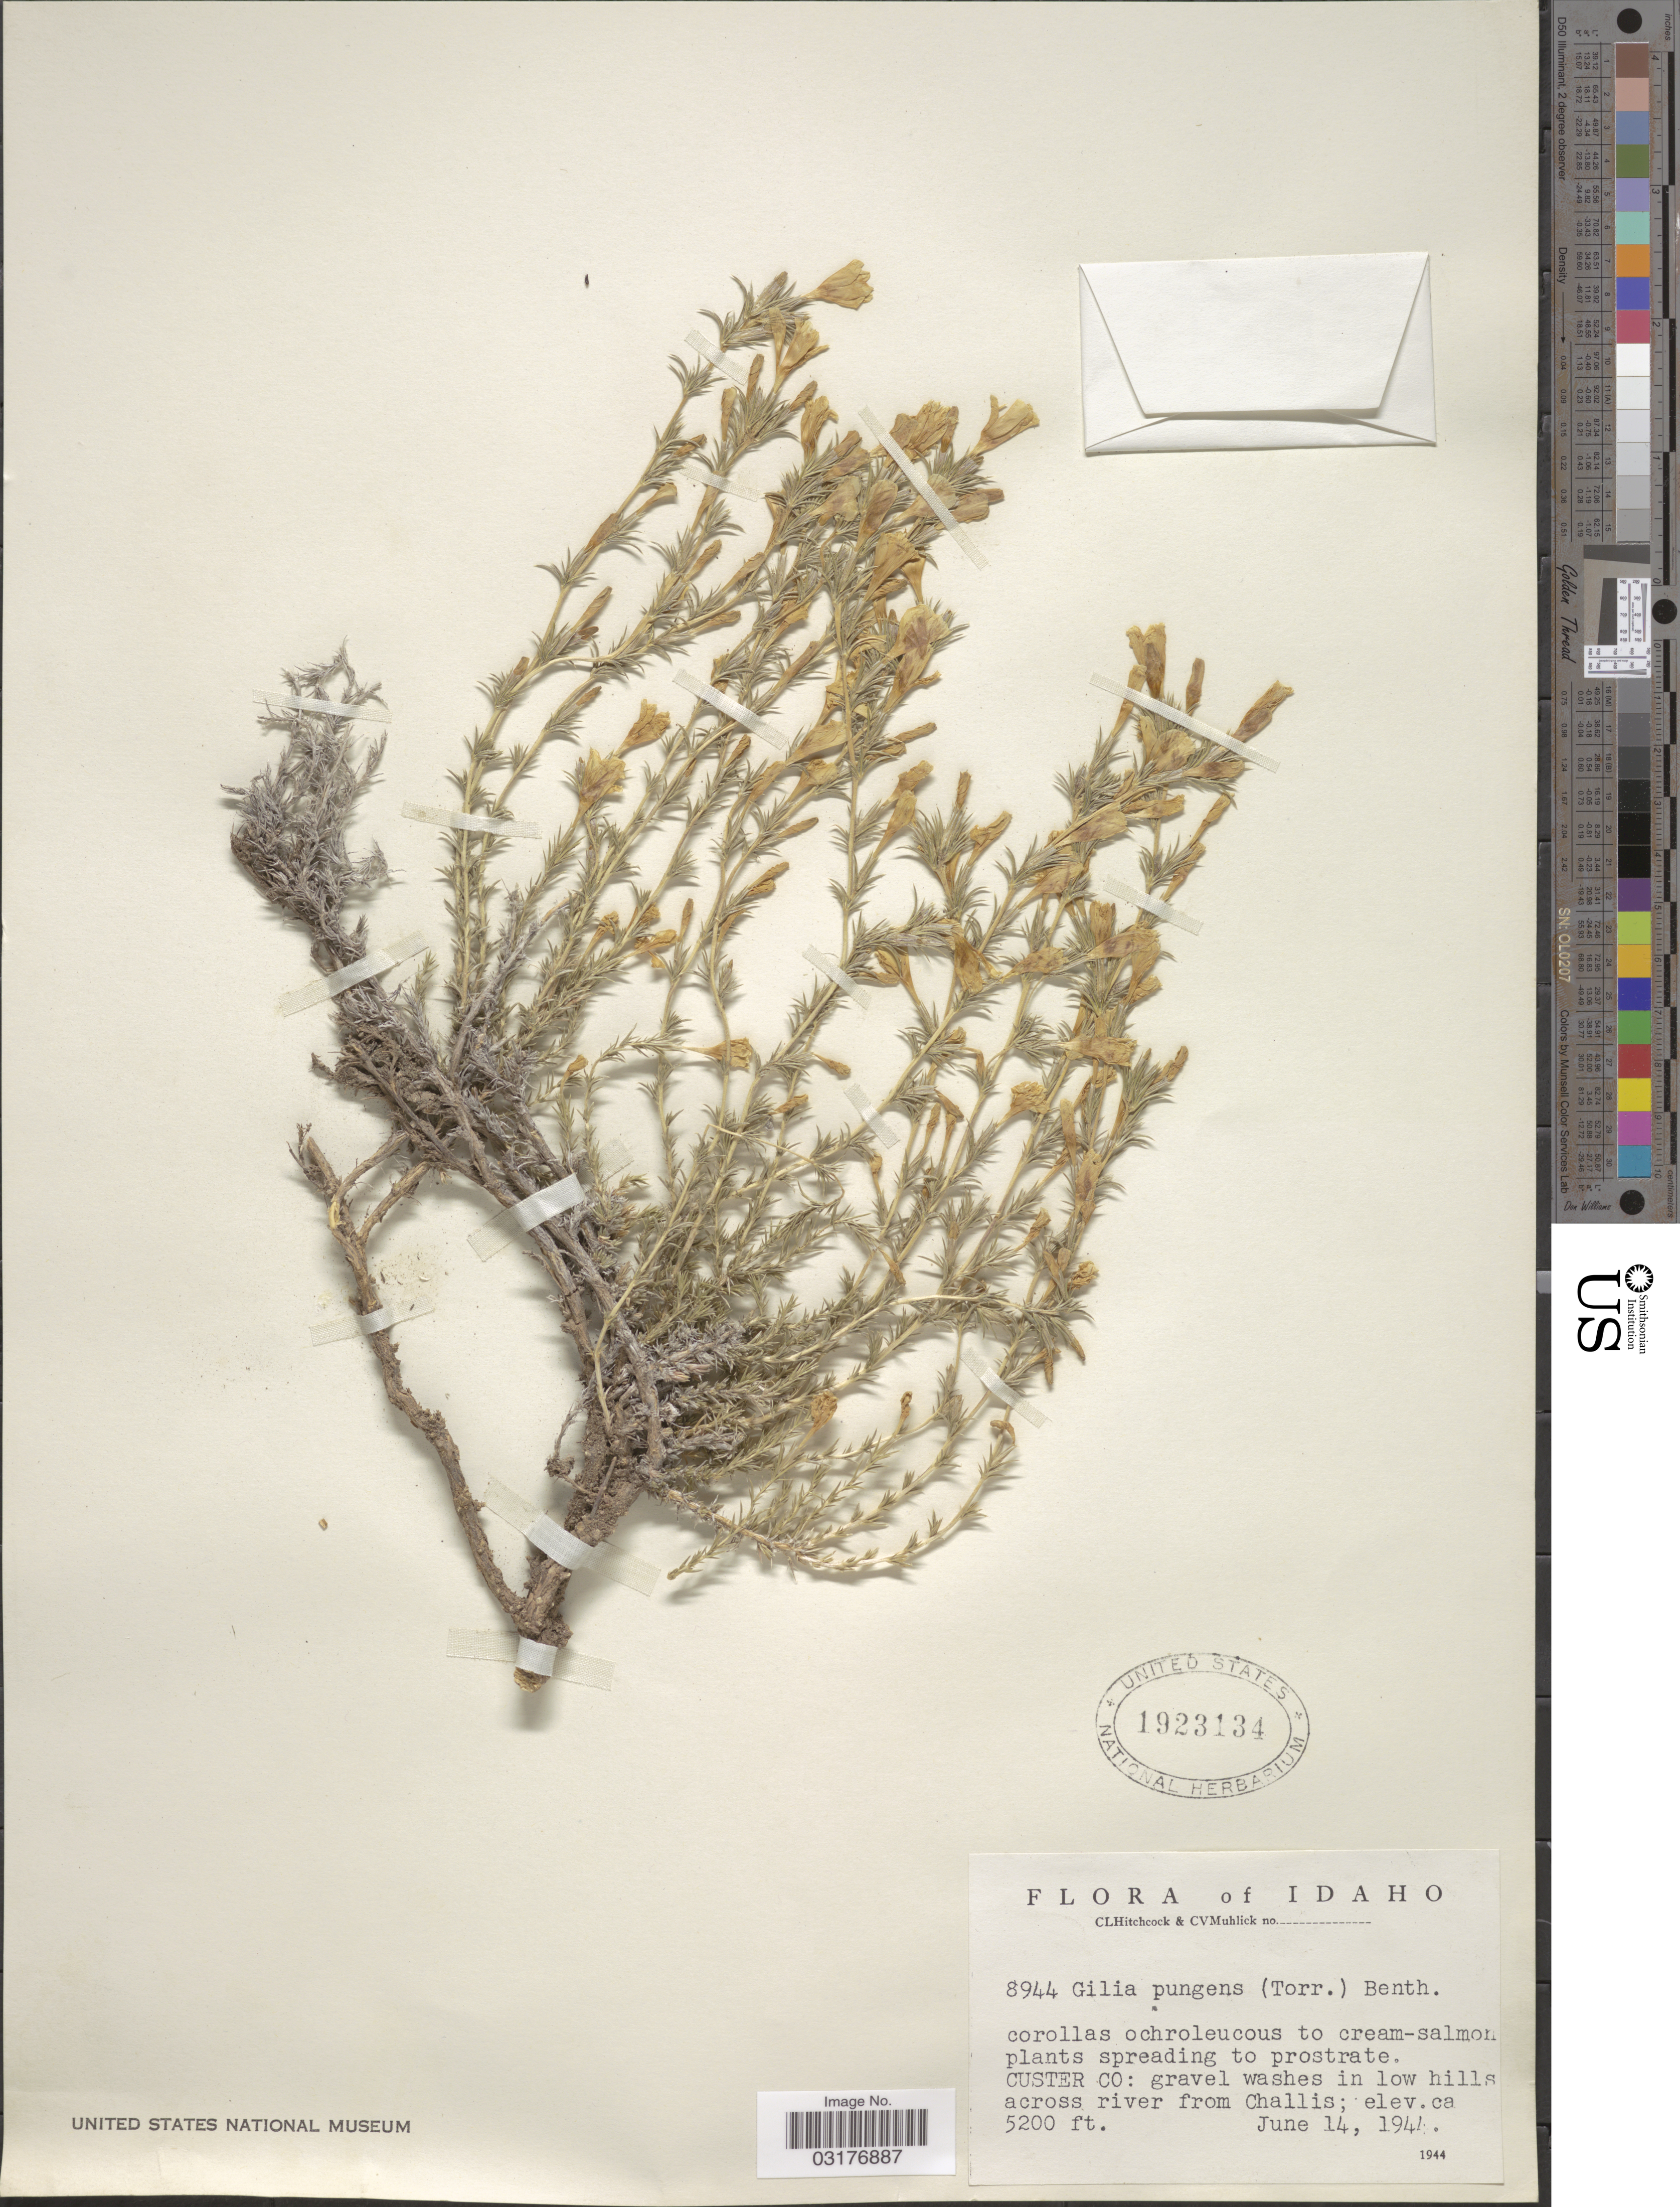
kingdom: Plantae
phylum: Tracheophyta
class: Magnoliopsida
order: Ericales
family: Polemoniaceae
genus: Linanthus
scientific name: Linanthus pungens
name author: (Torr.) J.M. Porter & L.A. Johnson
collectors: C. L. Hitchcock & C. V. Muhlick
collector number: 8944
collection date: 1944-06-14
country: United States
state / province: Idaho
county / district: Custer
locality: across river from Challis.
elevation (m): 1585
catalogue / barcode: US 1923134